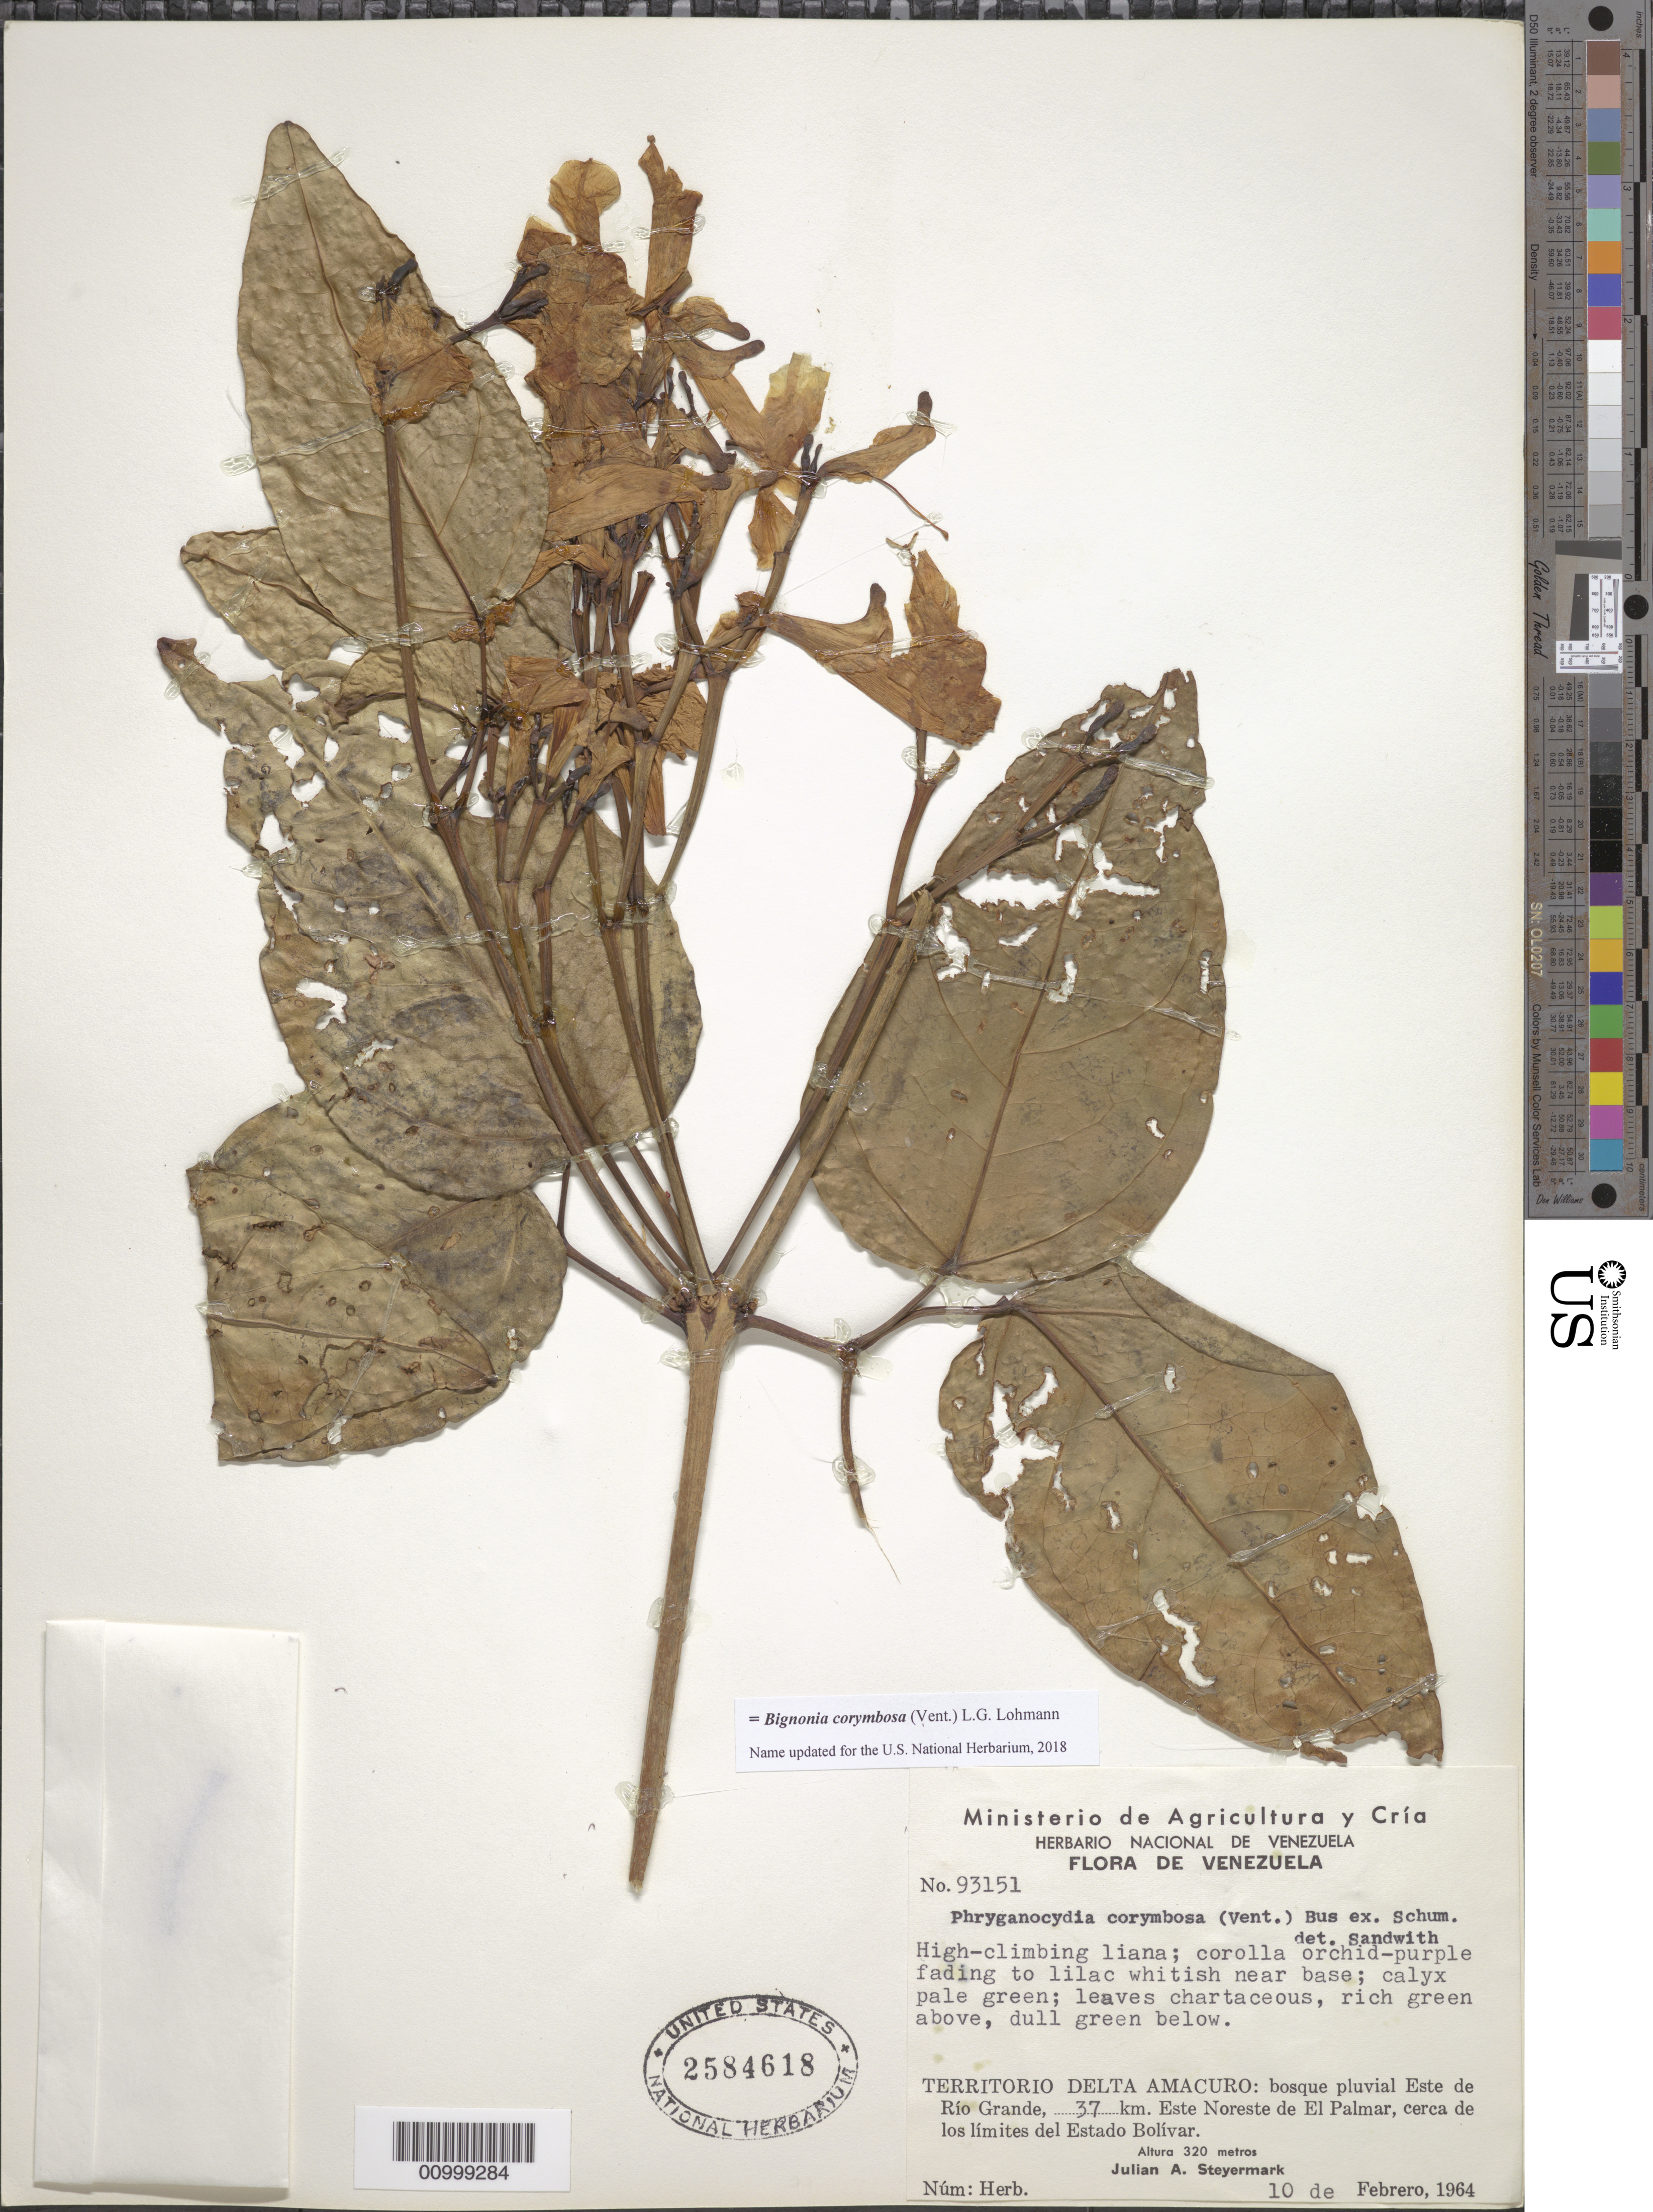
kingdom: Plantae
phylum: Tracheophyta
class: Magnoliopsida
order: Lamiales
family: Bignoniaceae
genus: Bignonia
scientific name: Bignonia corymbosa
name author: (Vent.) L.G. Lohmann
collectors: J. Steyermark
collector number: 93151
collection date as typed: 10-Feb-64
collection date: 1964-02-10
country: Venezuela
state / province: Bolívar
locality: Territorio delta Amacuro: bosque pluvial Este de Rio Grande, 37 km. Este Noreste de El Palmar, cerca de los limites del Estado Bolivar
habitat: bosque pluvial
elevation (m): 320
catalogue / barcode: US 2584618